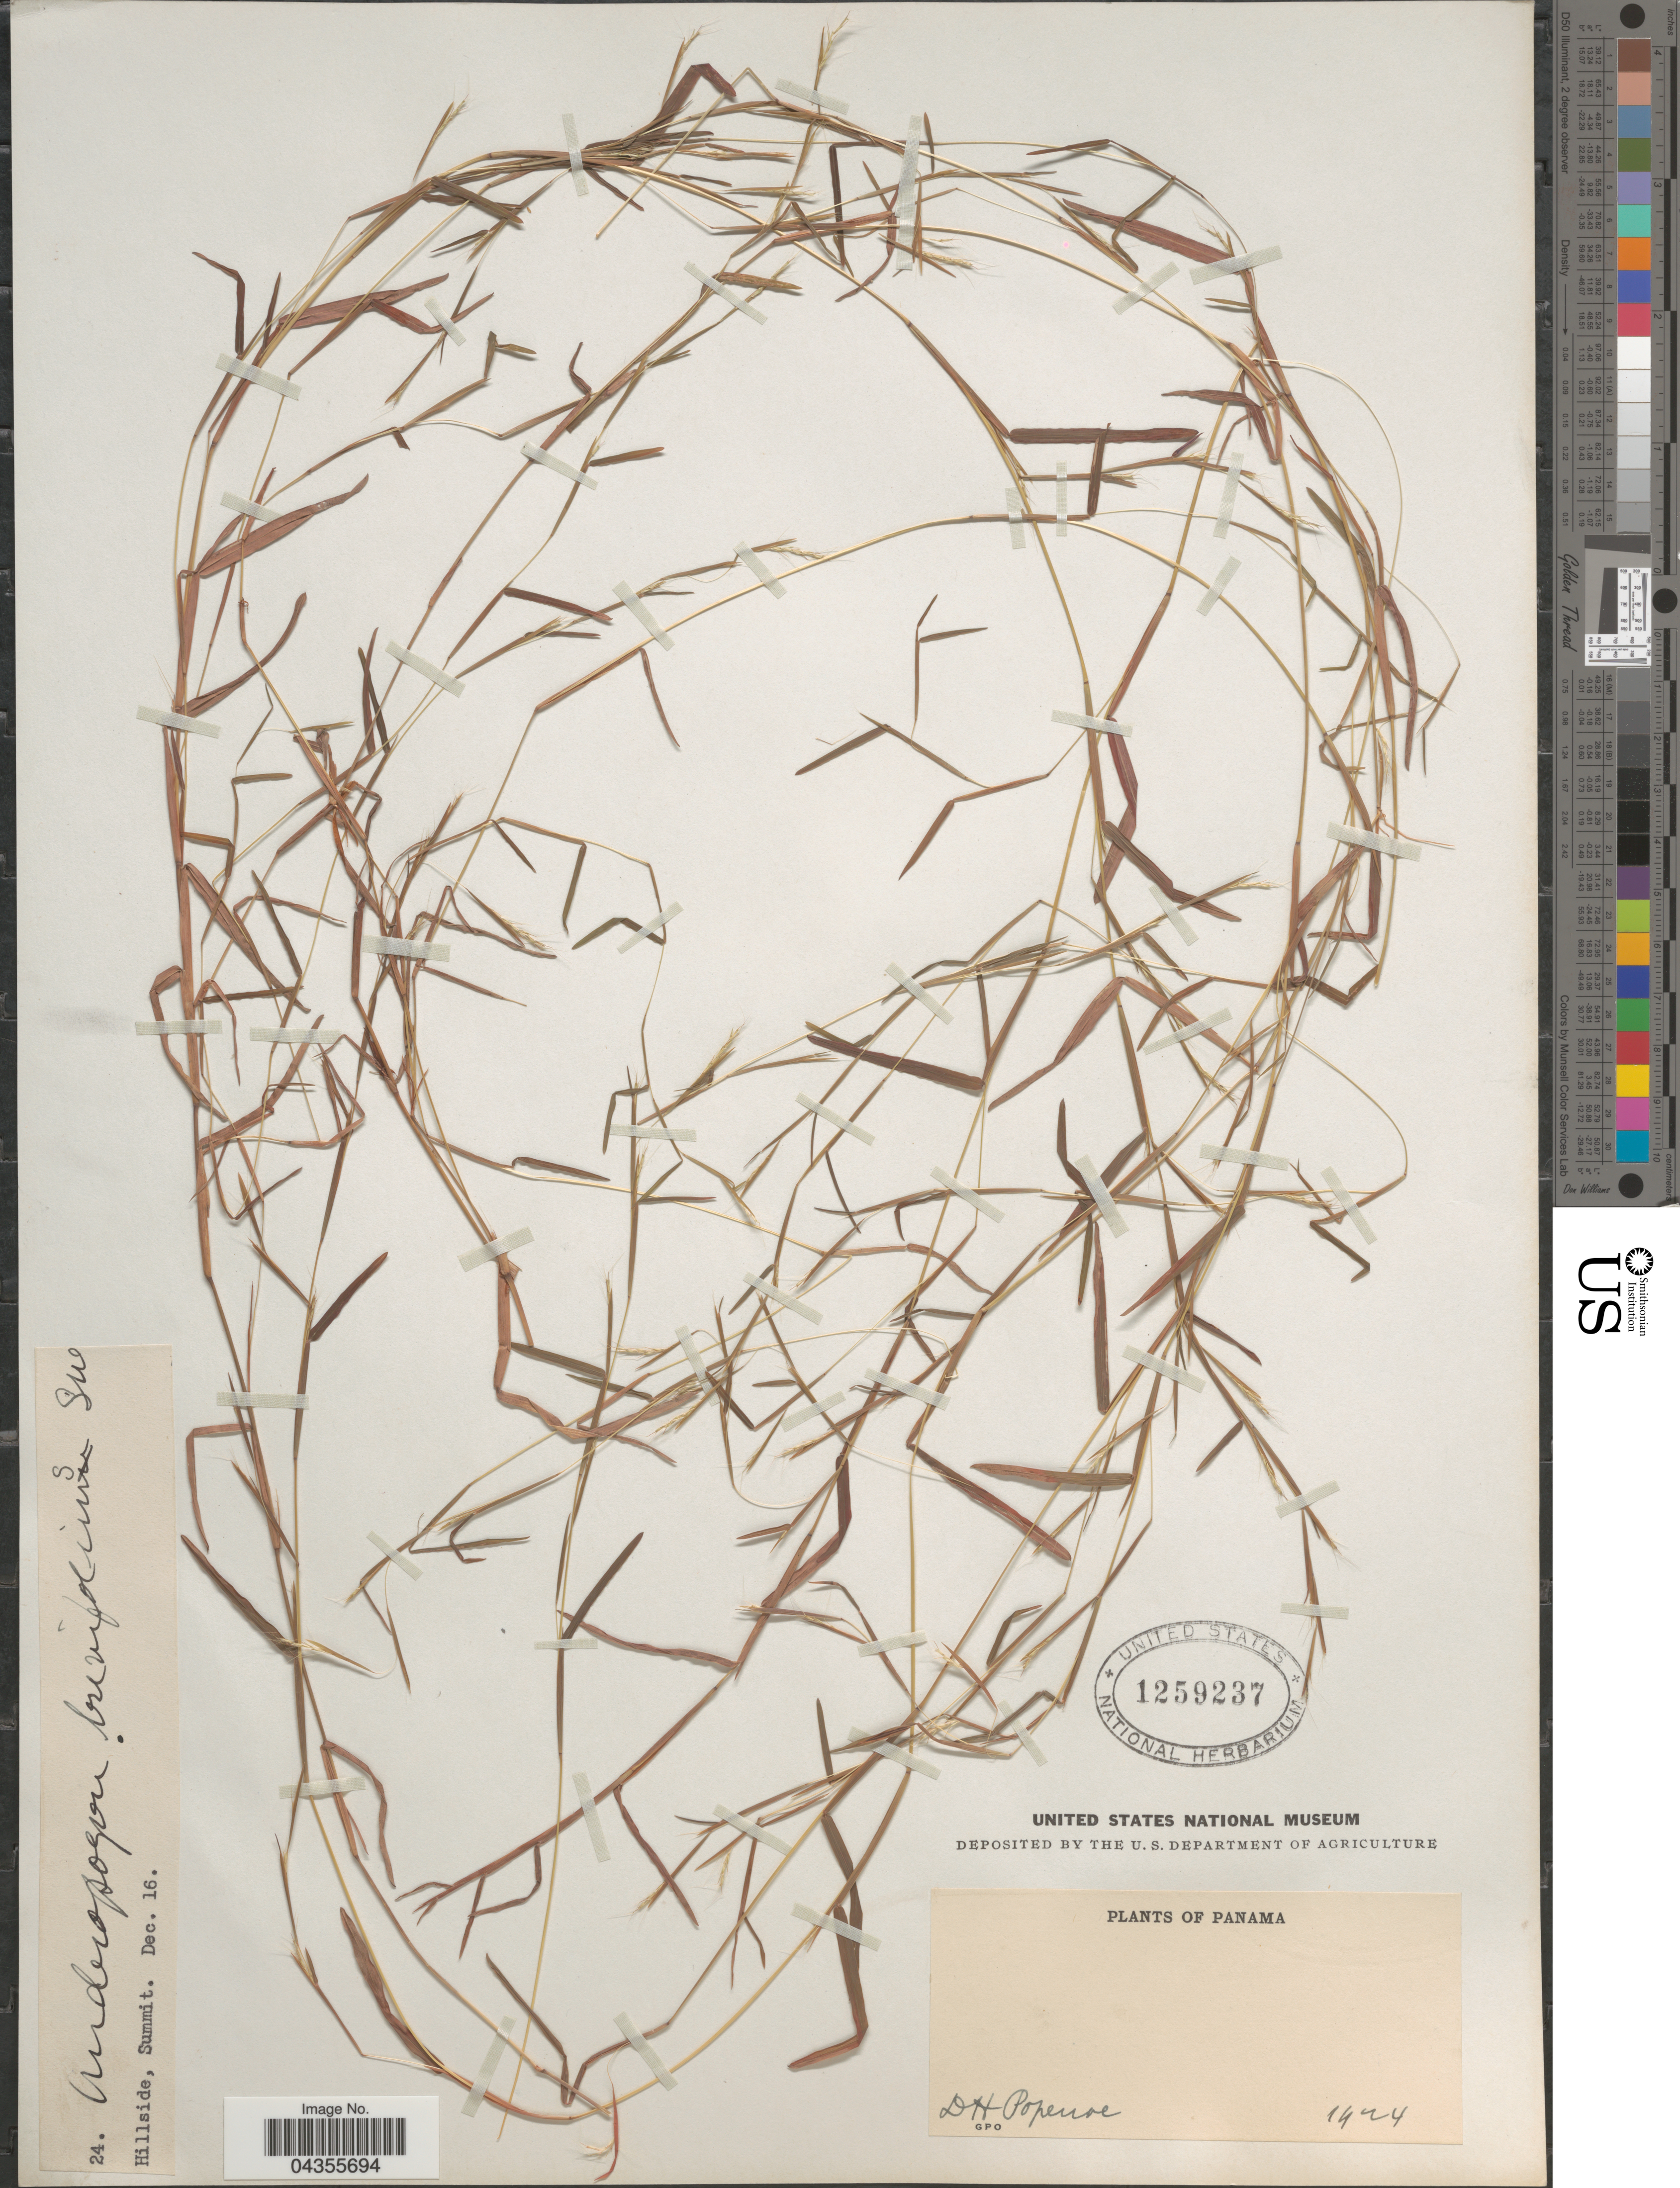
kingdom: Plantae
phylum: Tracheophyta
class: Liliopsida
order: Poales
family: Poaceae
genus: Schizachyrium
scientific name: Schizachyrium brevifolium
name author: (Sw.) Nees ex Büse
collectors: D. Popenoe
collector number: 24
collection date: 1924-12-16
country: Panama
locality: Hillside, Summit.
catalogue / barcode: US 1259237